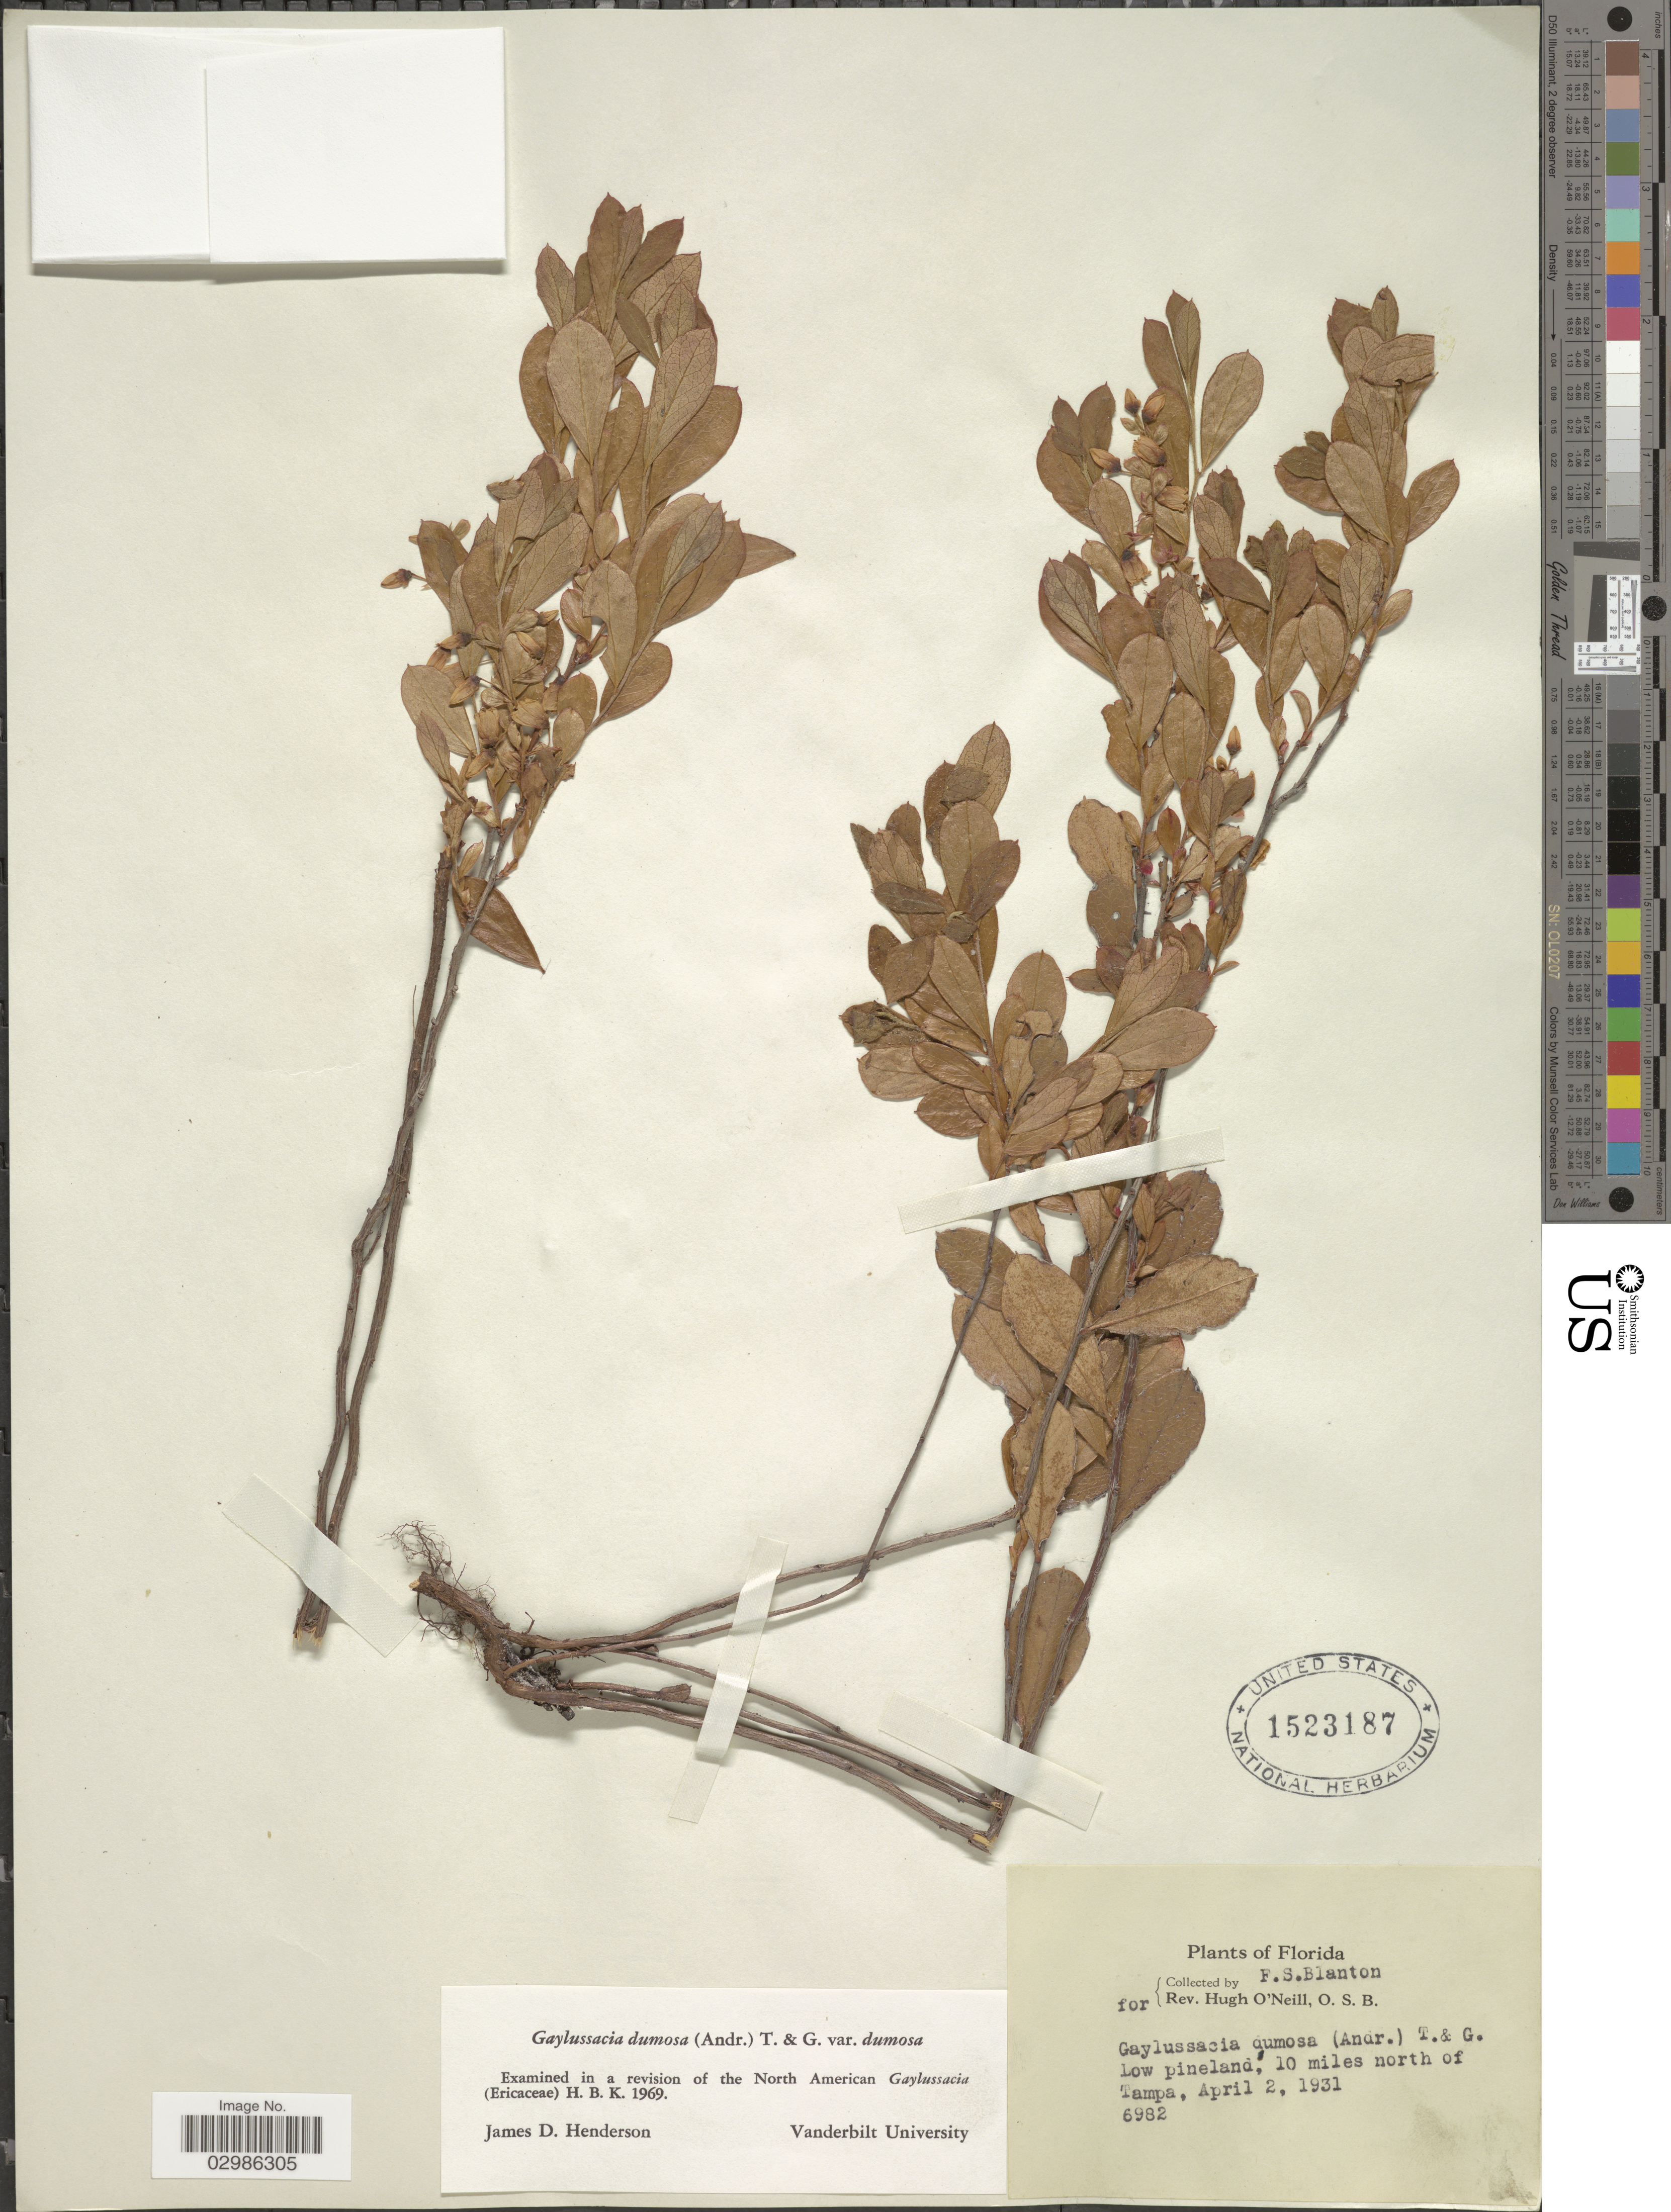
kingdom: Plantae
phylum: Tracheophyta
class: Magnoliopsida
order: Ericales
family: Ericaceae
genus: Gaylussacia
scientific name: Gaylussacia dumosa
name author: (Andrews) Torr. & A. Gray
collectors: F. S. Blanton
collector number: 6982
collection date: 1931-04-02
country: United States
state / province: Florida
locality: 10 miles north of Tampa.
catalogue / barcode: US 1523187